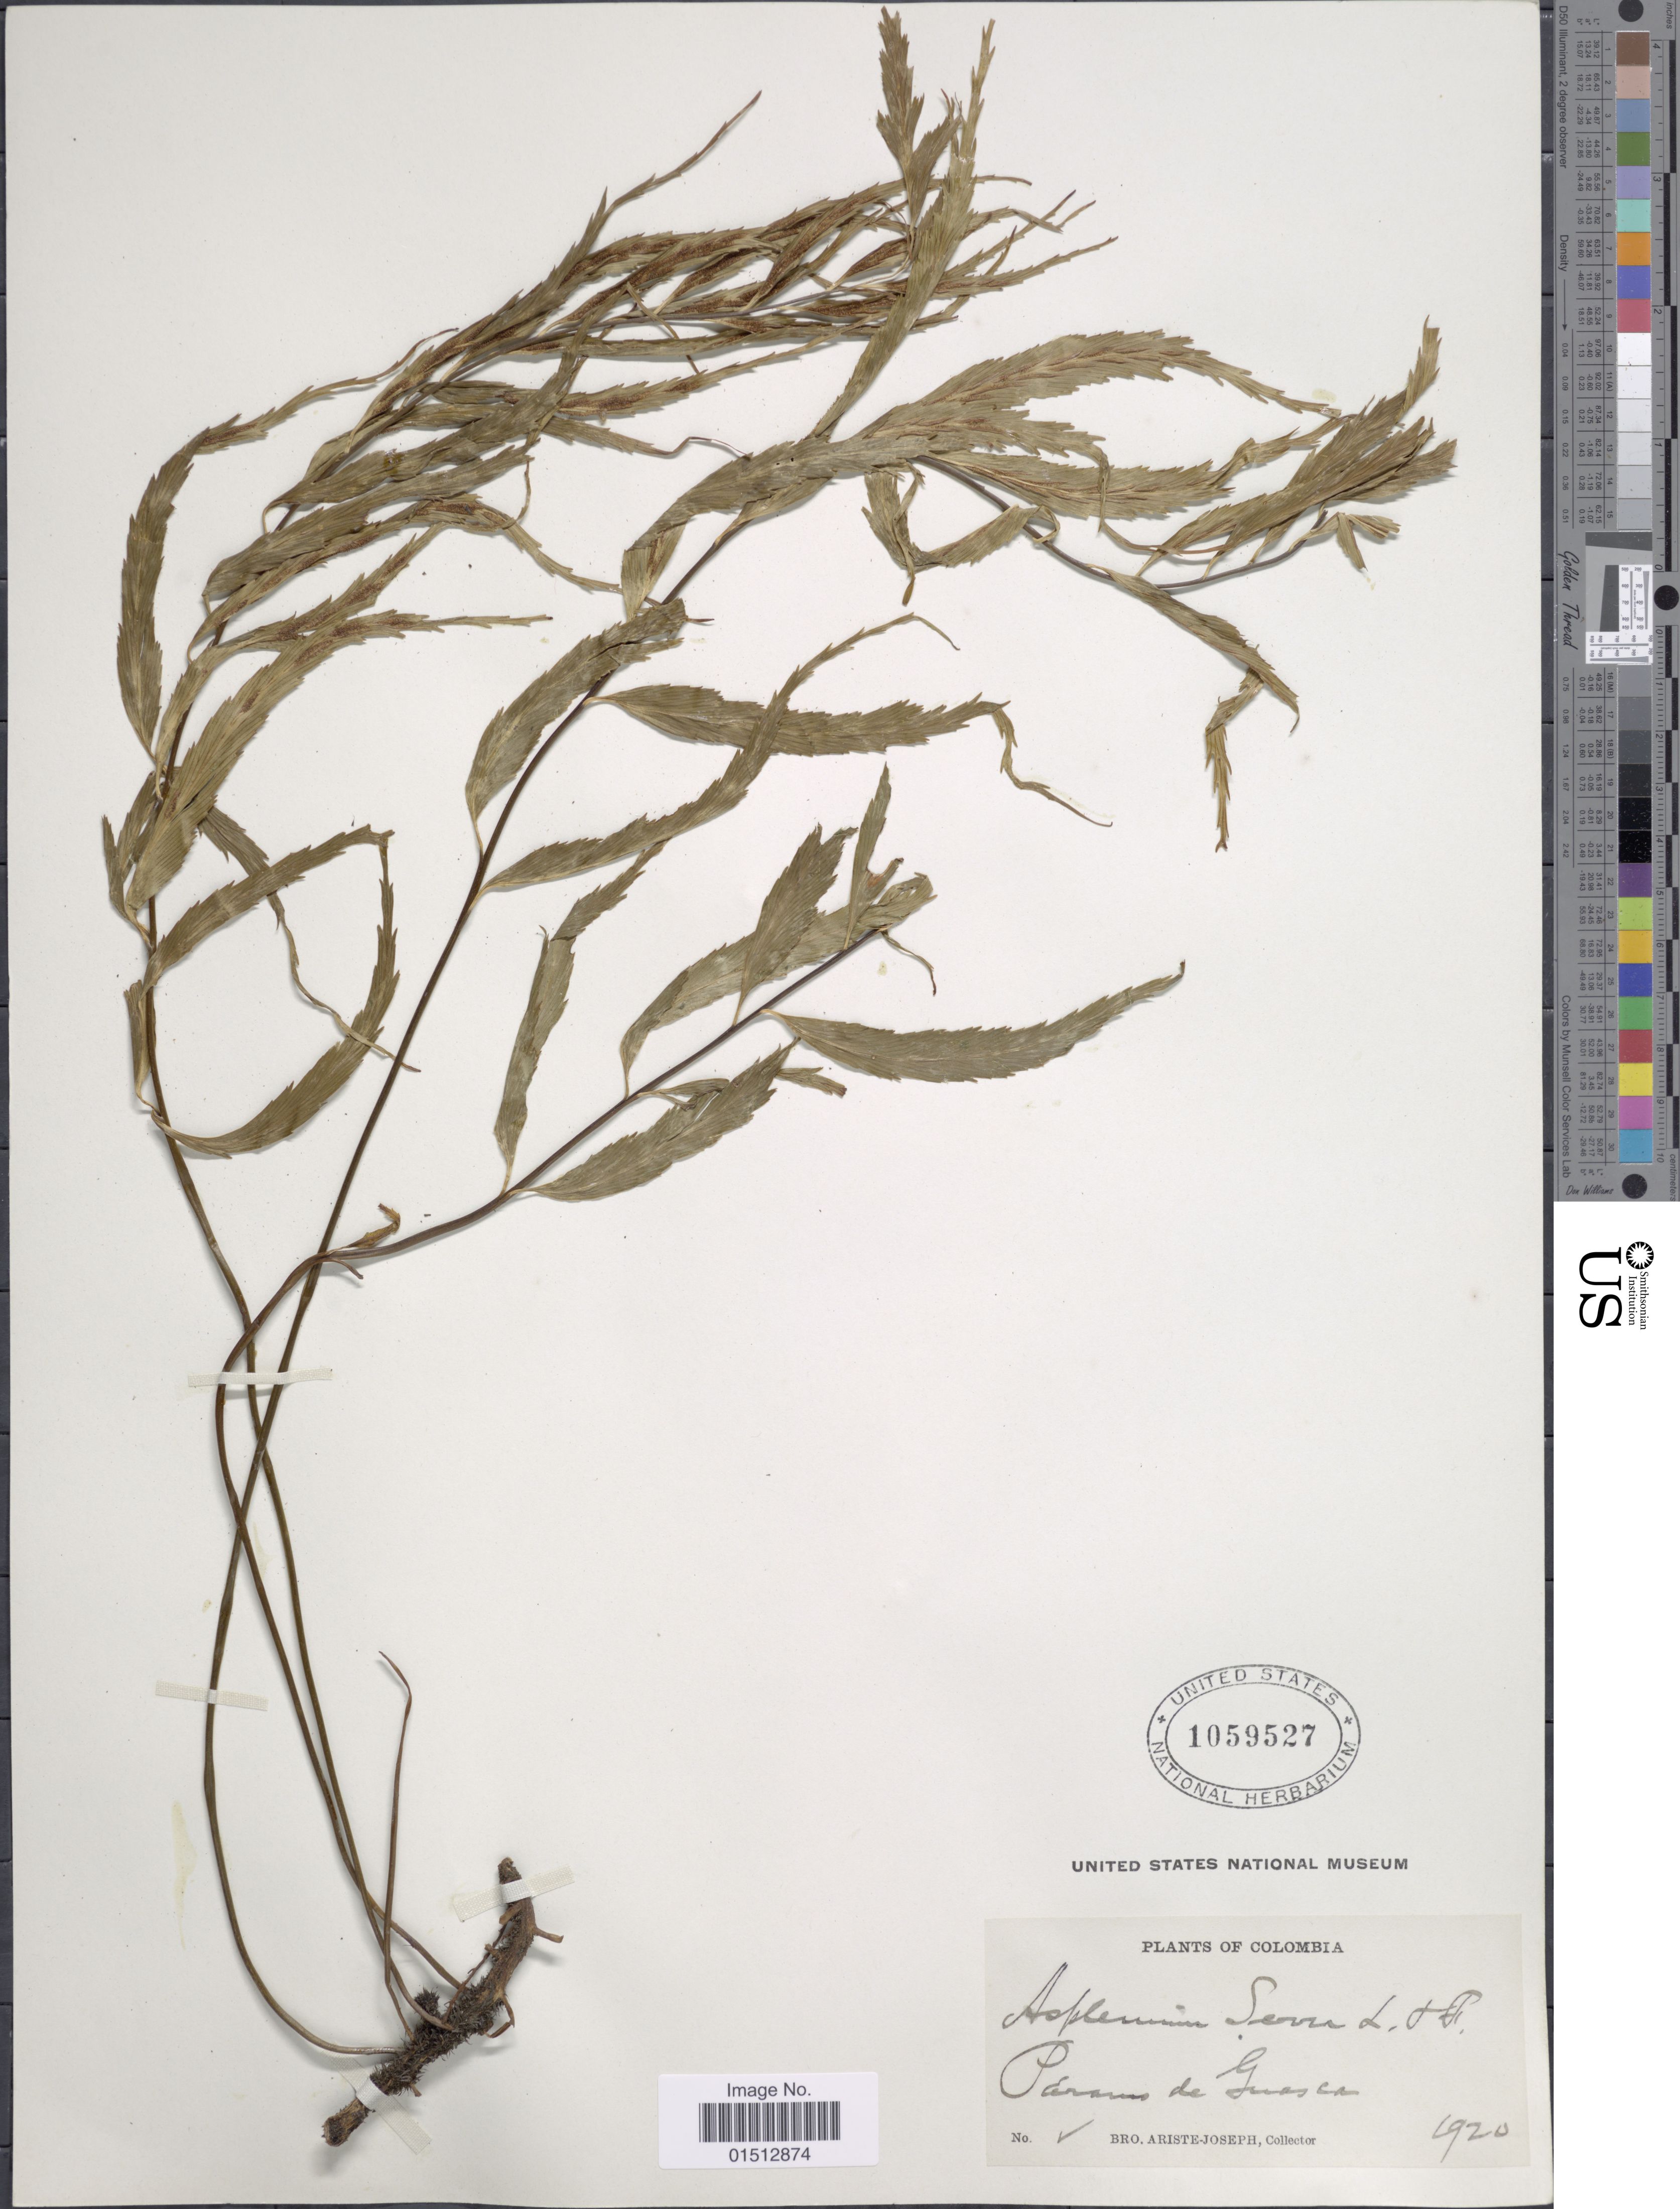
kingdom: Plantae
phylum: Tracheophyta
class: Polypodiopsida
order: Polypodiales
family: Aspleniaceae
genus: Asplenium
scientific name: Asplenium serra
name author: Langsd. & Fisch.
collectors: Bro. Ariste-Joseph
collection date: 1920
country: Colombia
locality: Colombia, Paramo de Guasca.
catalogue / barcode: US 1059527